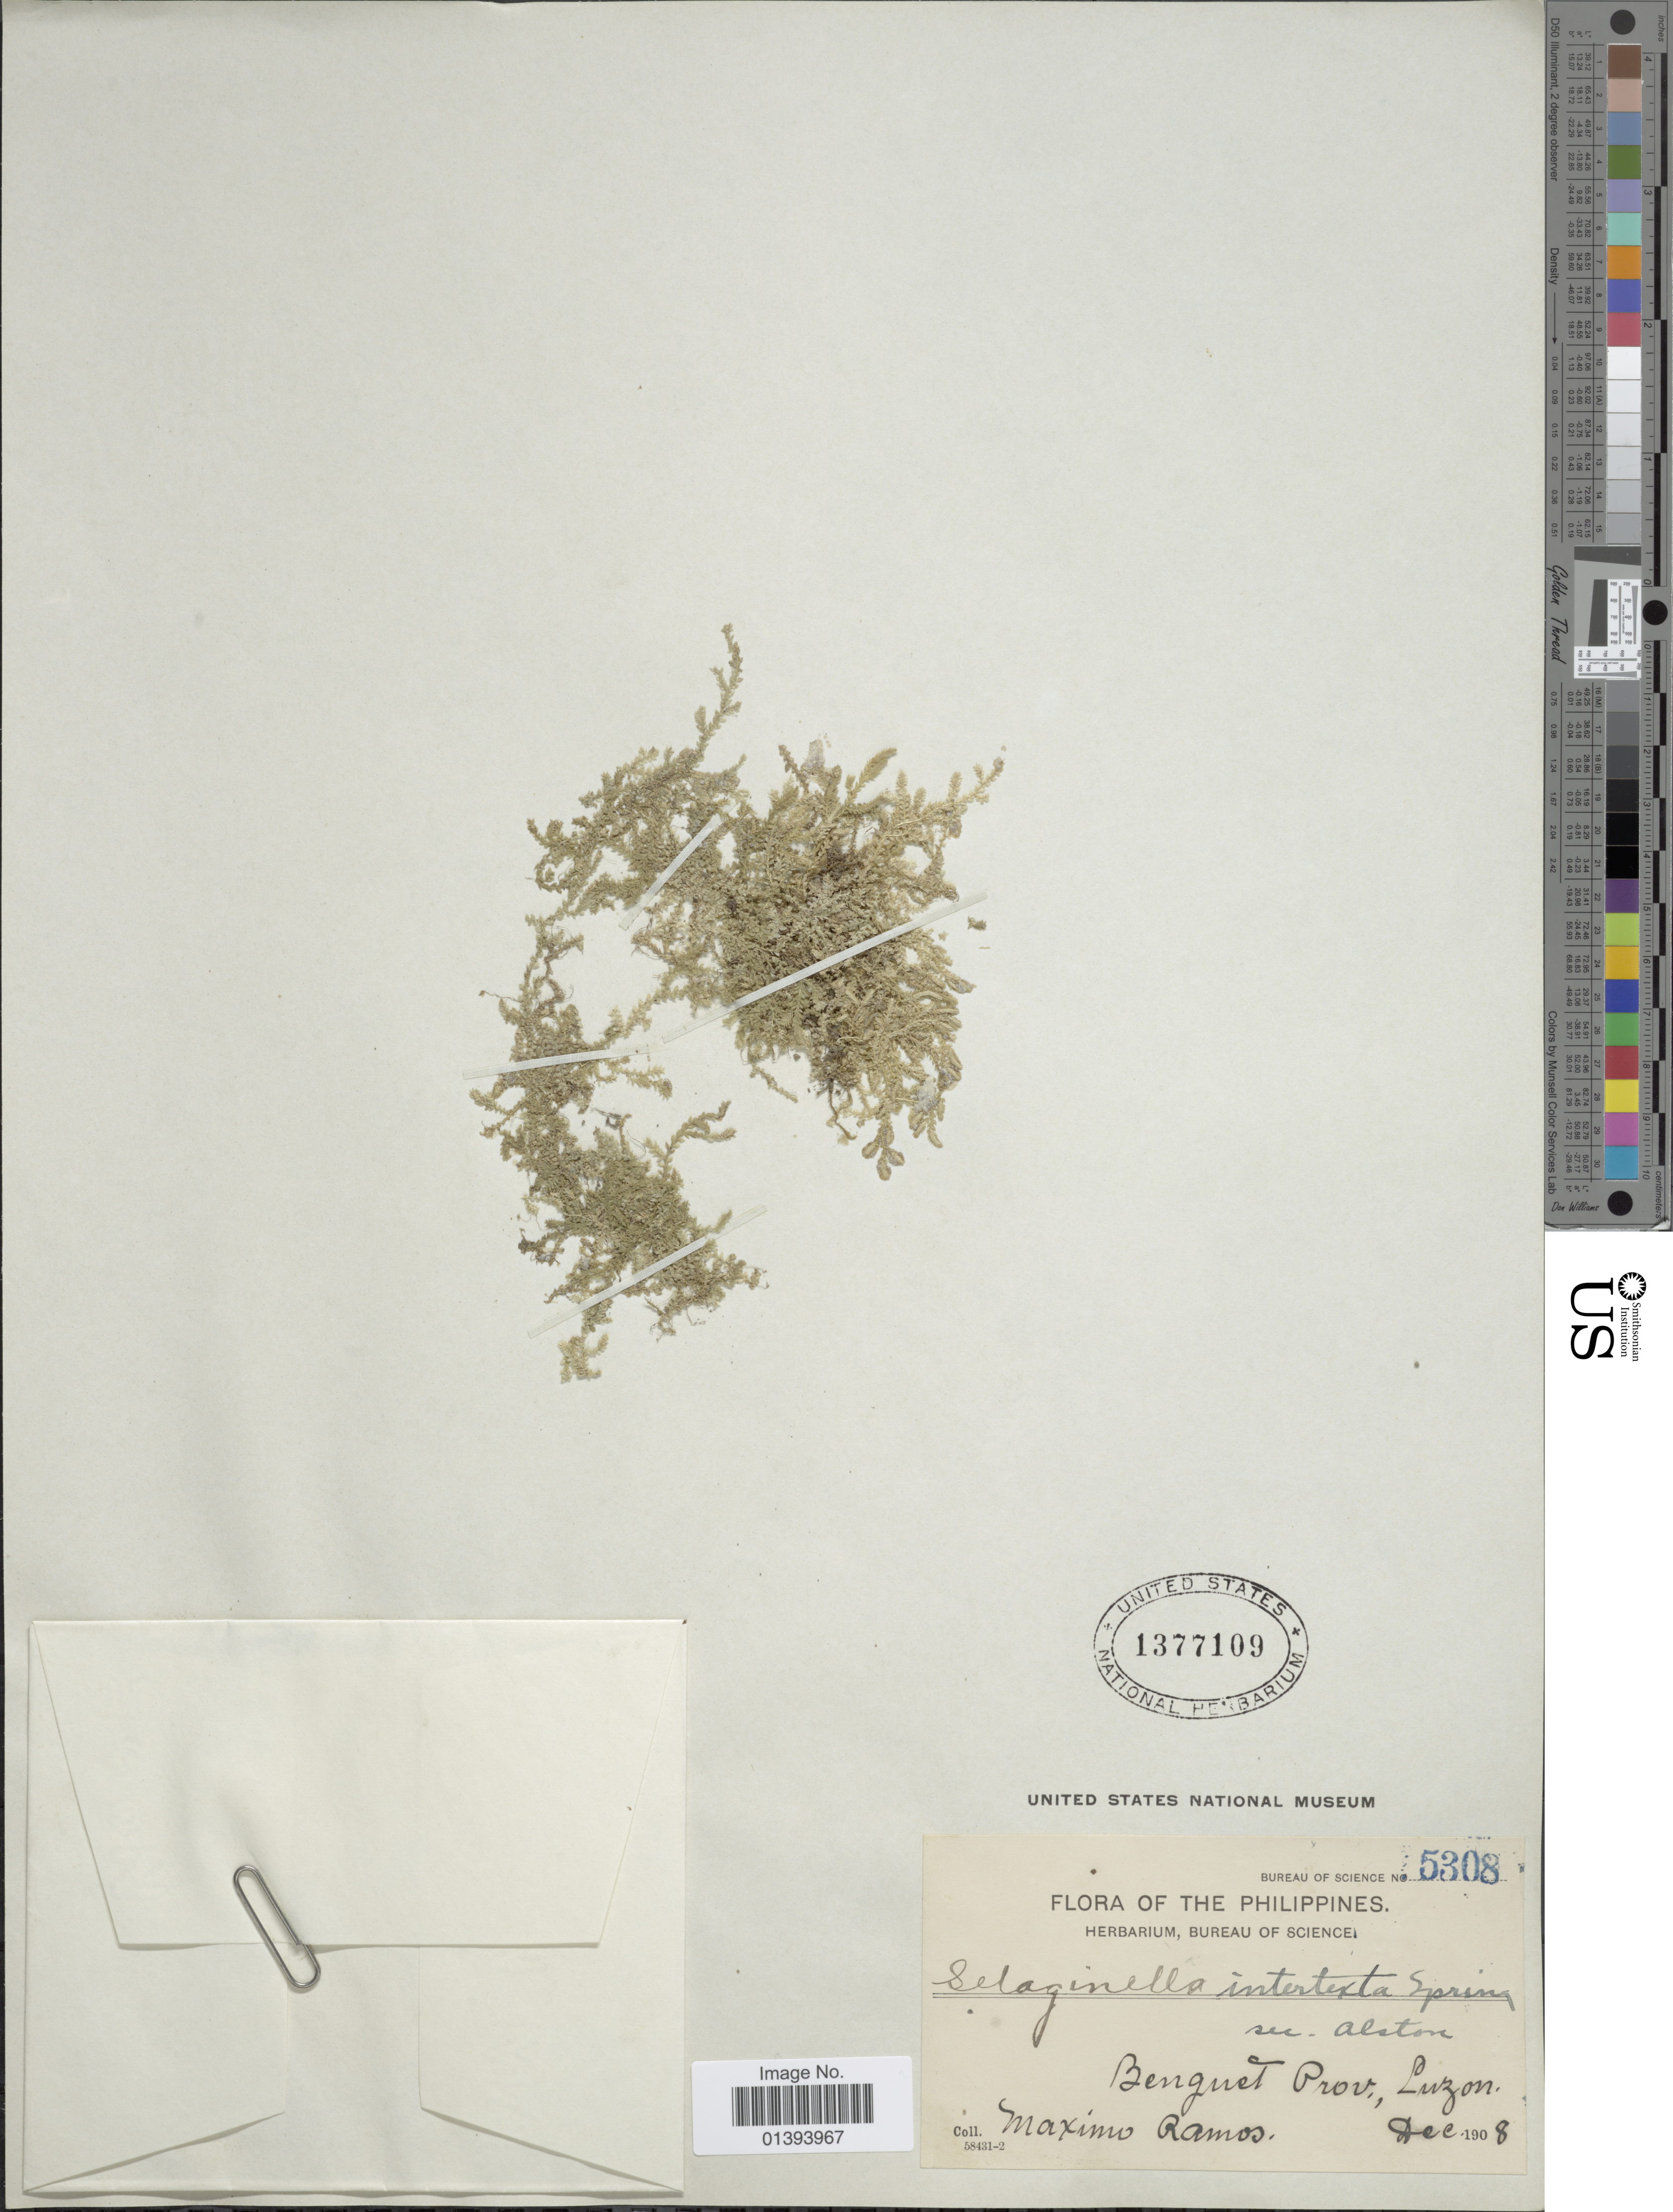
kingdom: Plantae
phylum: Tracheophyta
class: Lycopodiopsida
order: Selaginellales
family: Selaginellaceae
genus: Selaginella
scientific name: Selaginella intertexta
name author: Spring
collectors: M. Ramos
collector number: Bureau of Science 5308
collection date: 1908-12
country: Philippines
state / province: Central Luzon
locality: Benguet Prov. Luzon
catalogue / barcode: US 1377109